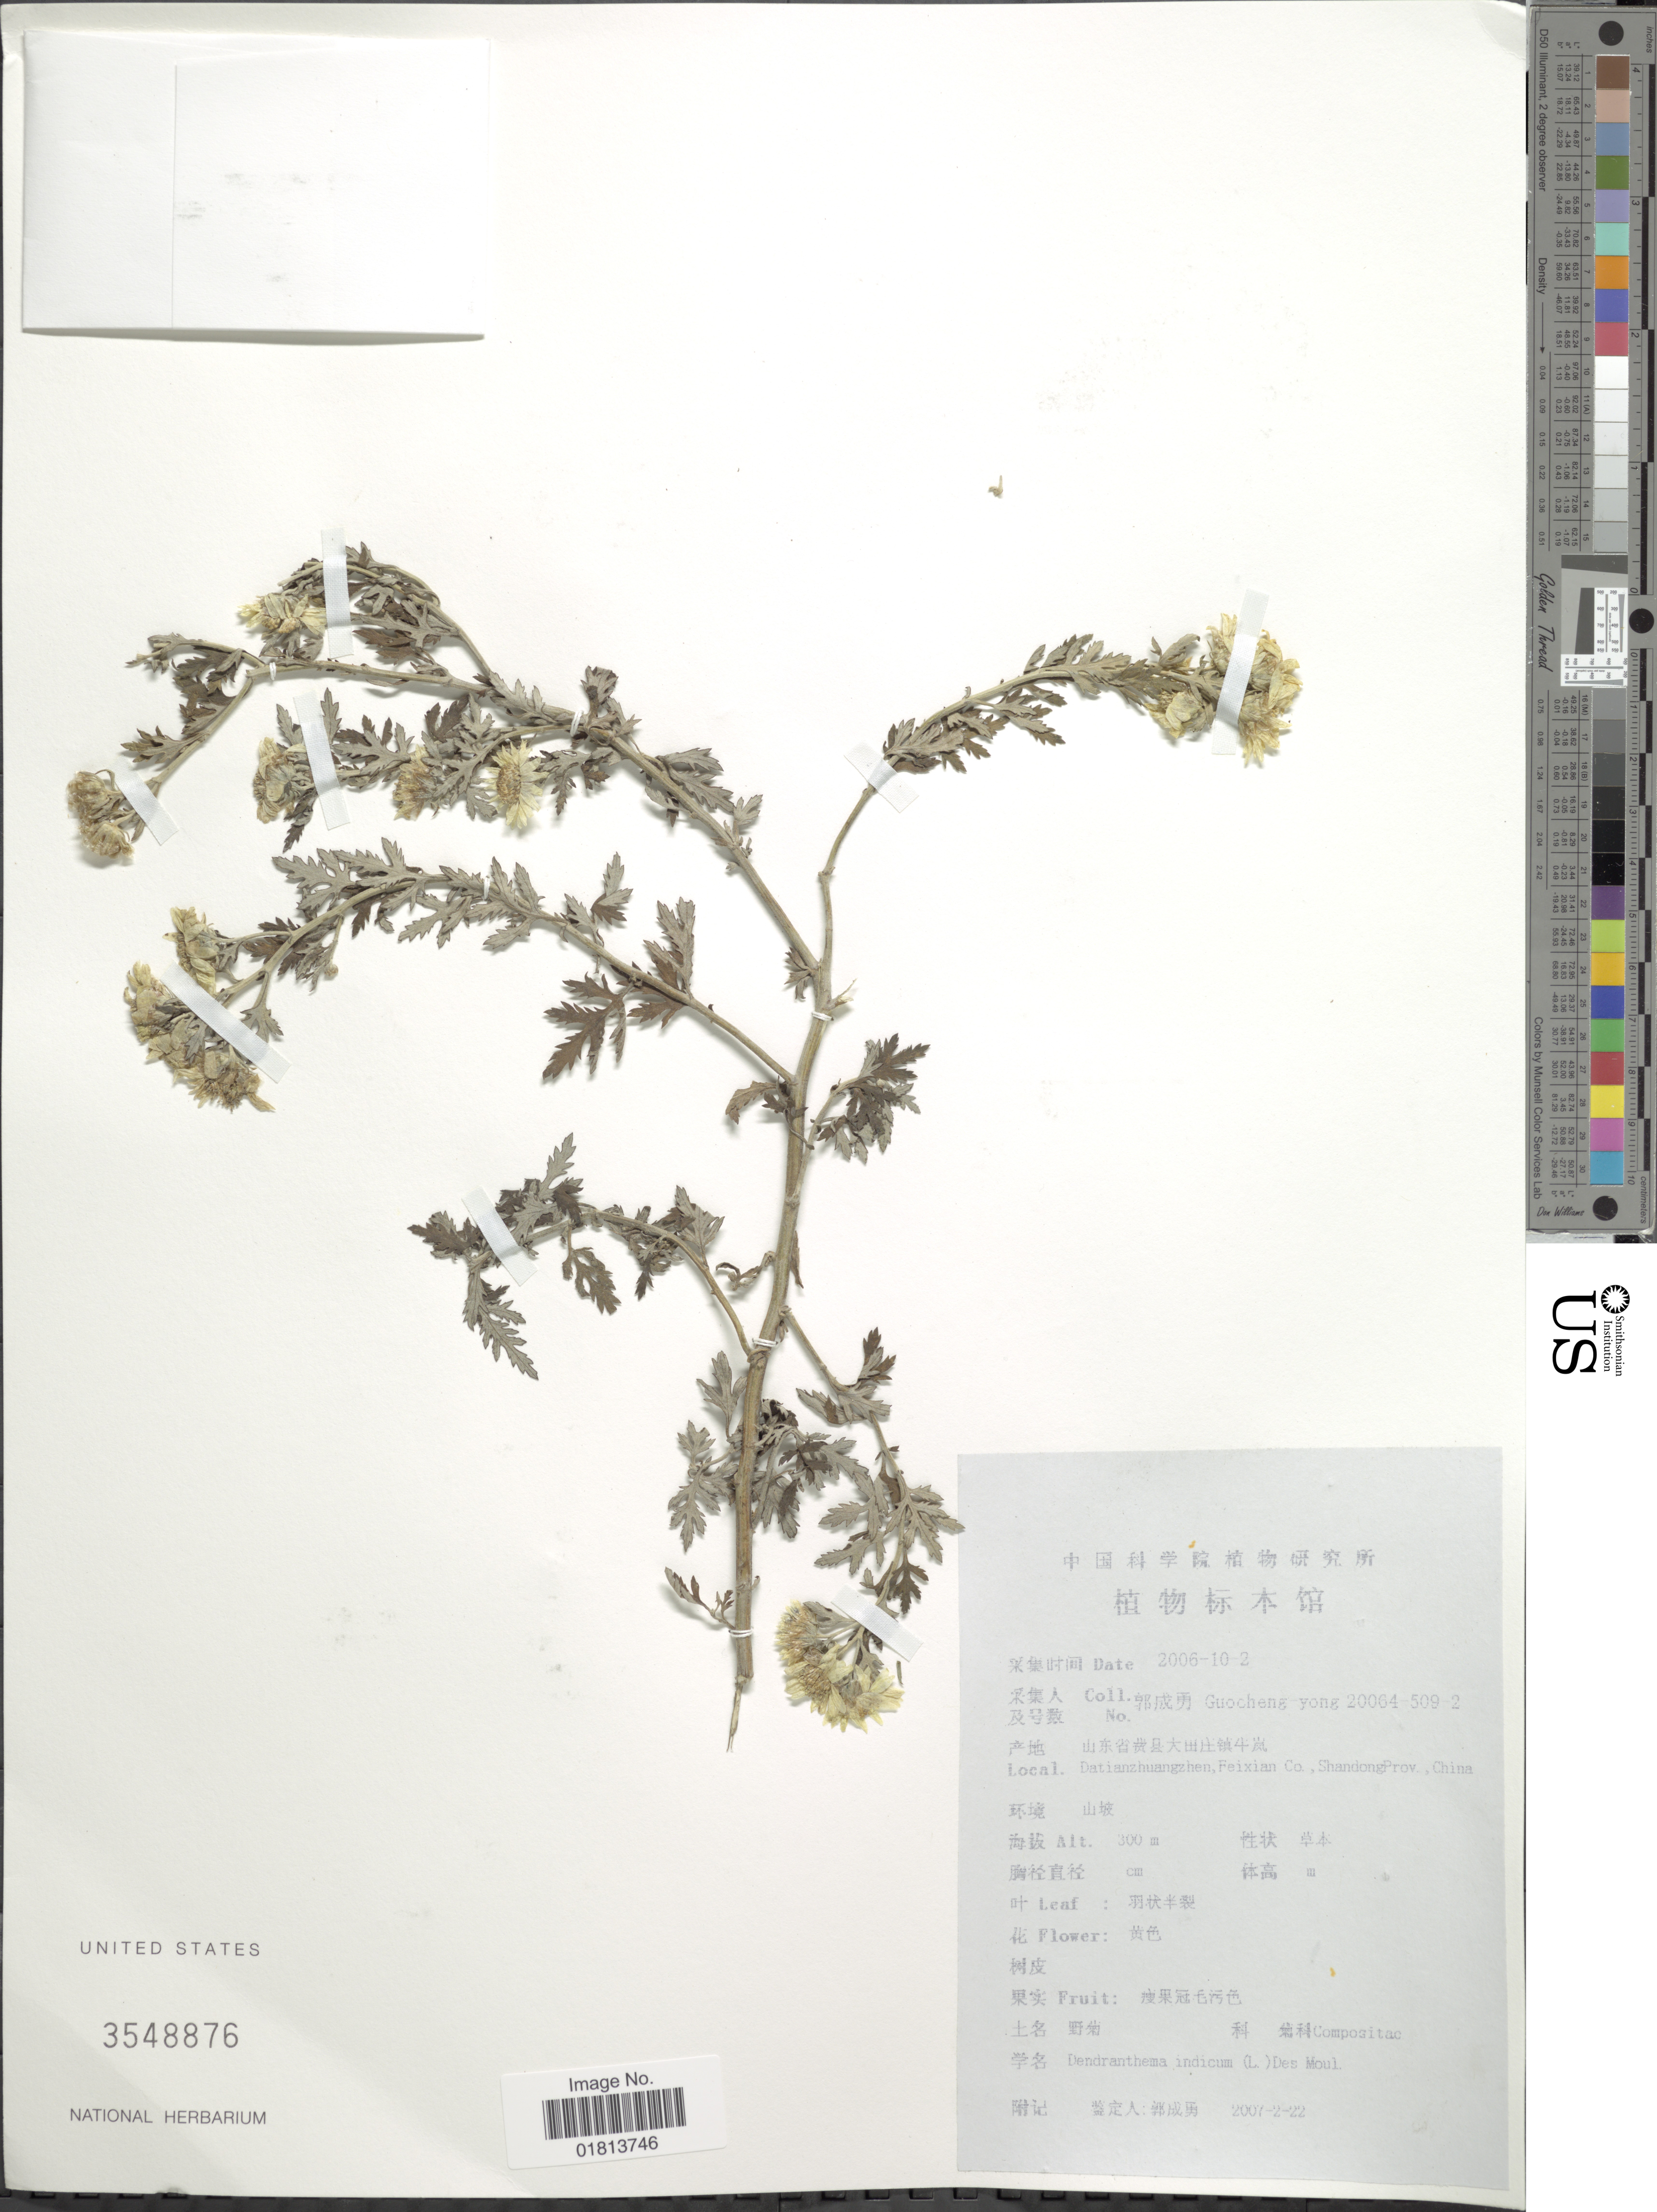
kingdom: Plantae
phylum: Tracheophyta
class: Magnoliopsida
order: Asterales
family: Asteraceae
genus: Dendranthema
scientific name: Dendranthema indicum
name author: (L.) Des Moul.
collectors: Guo cheng-yong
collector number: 200645092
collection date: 2006-10-02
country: China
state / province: Shandong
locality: Datianzhuangzhen, Feixian Co., Shandong Prov., China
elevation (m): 300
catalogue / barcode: US 3548876